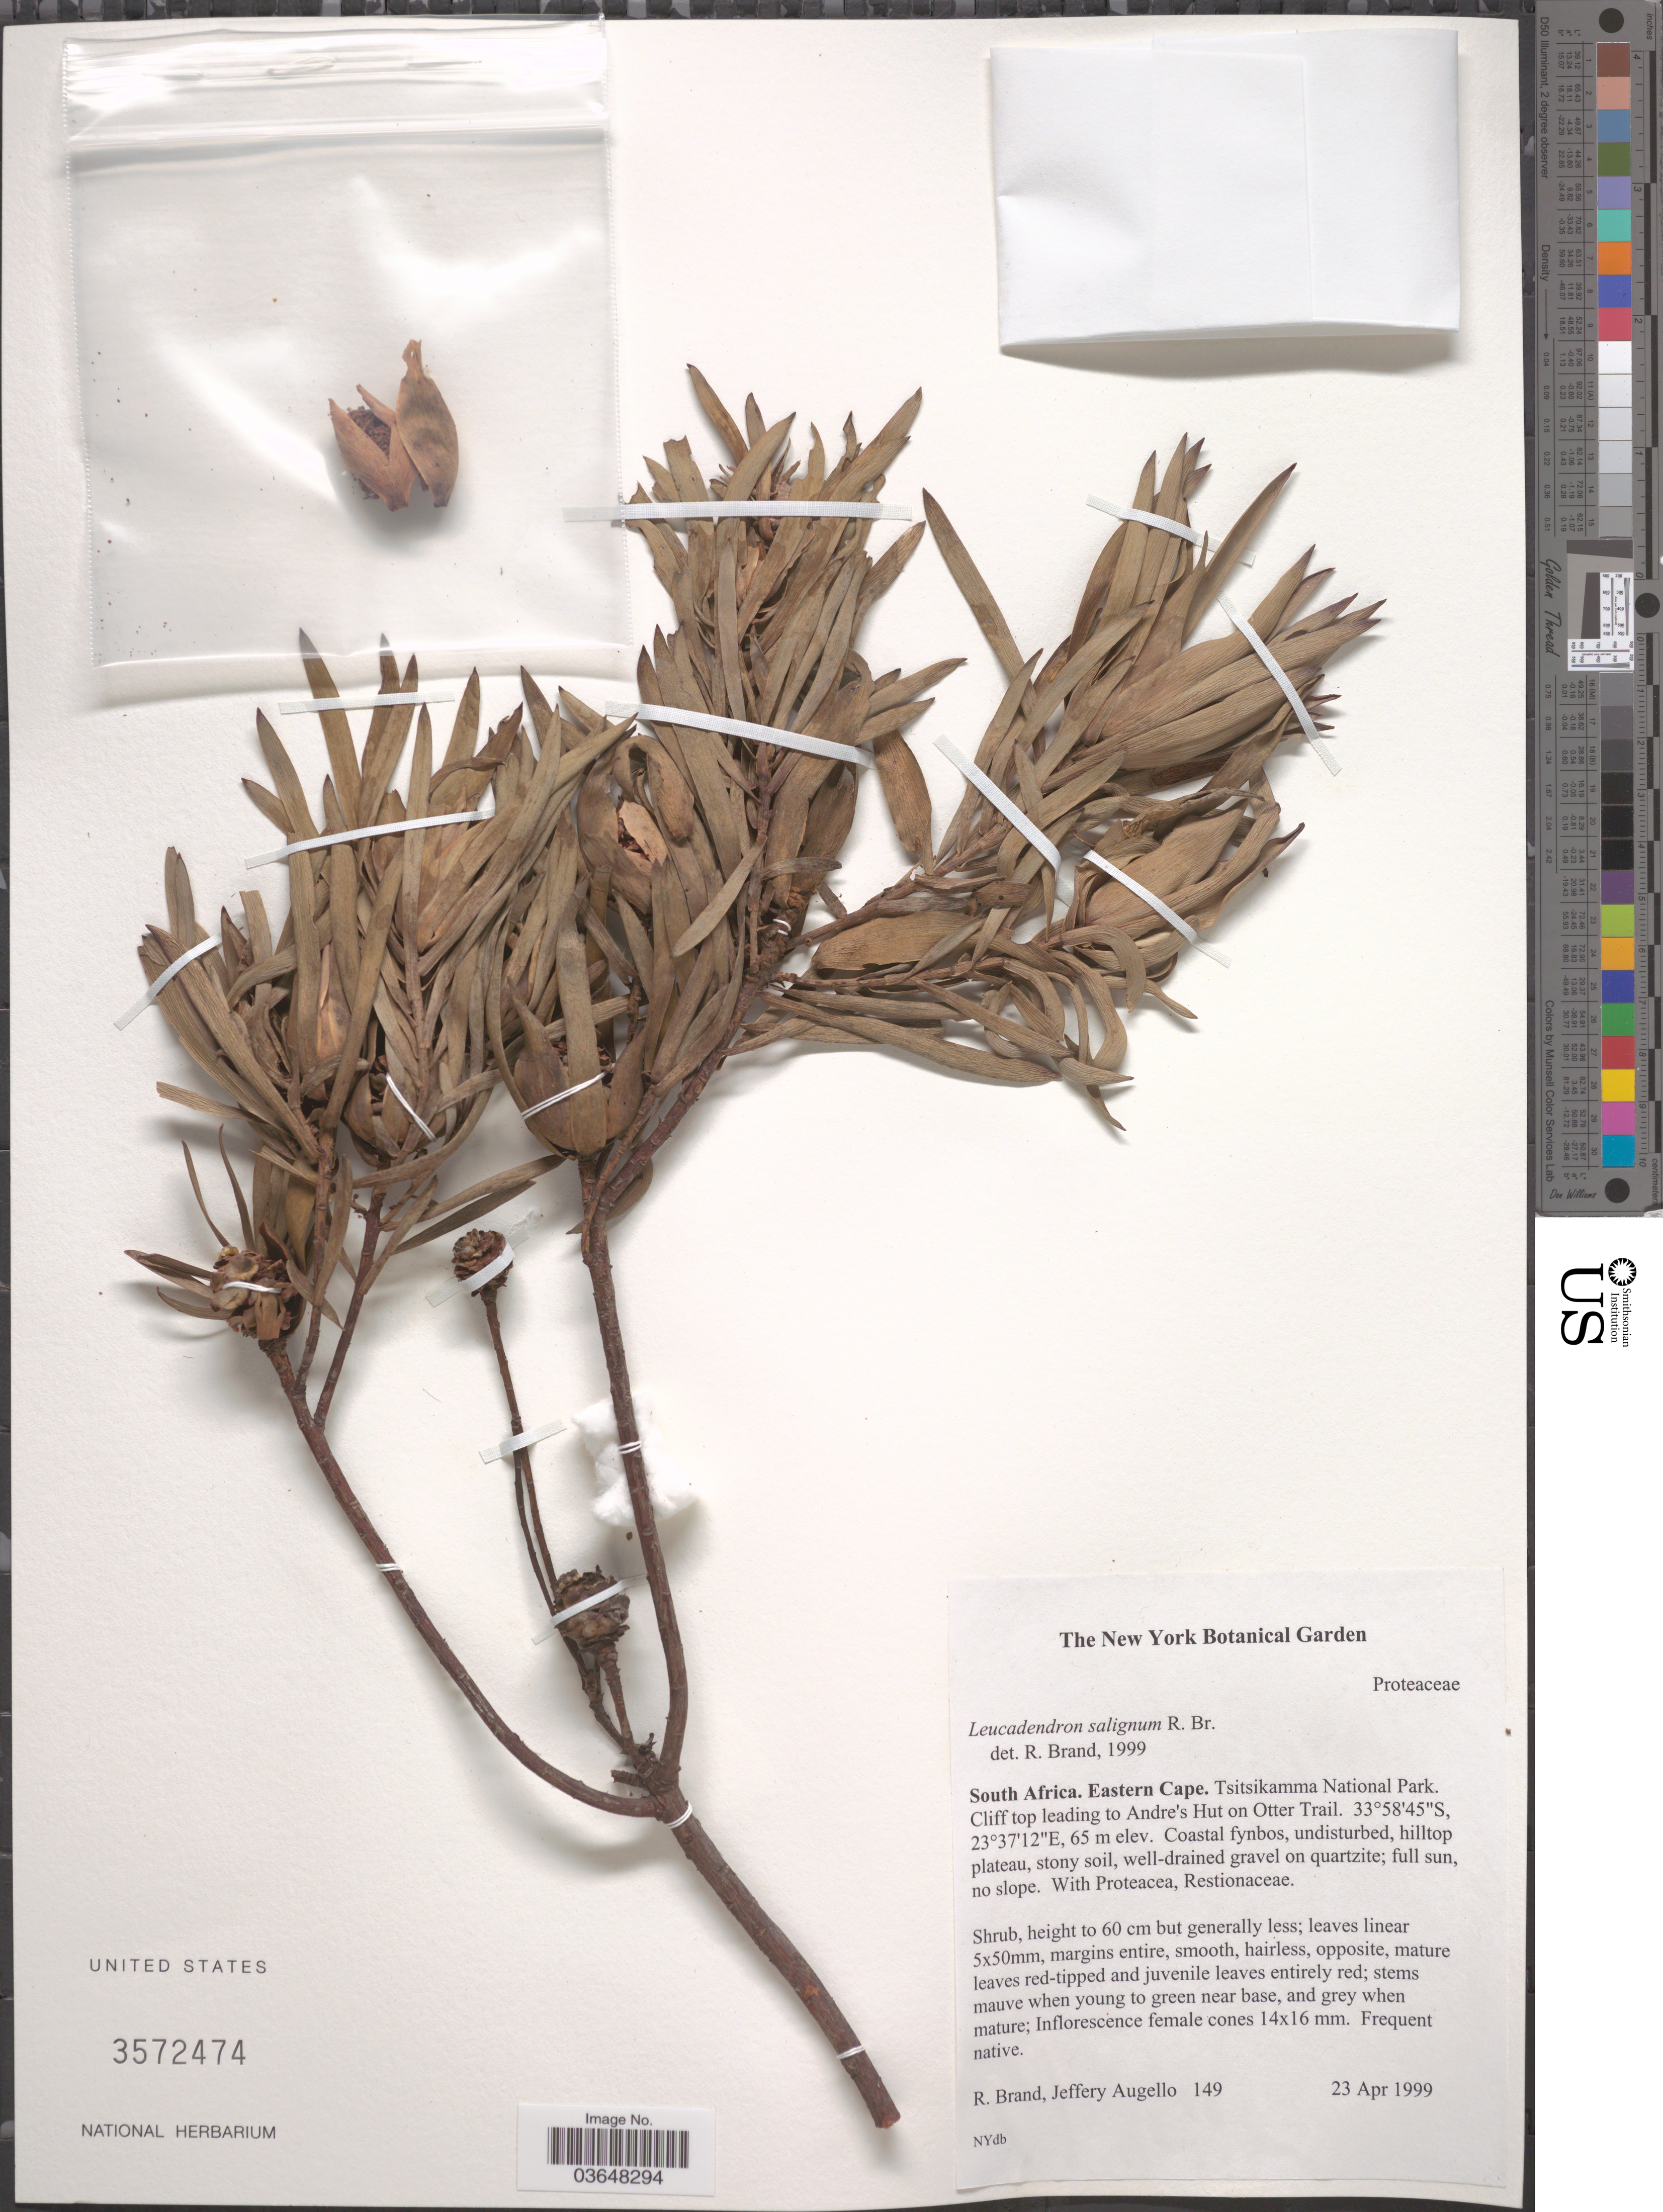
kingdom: Plantae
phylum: Tracheophyta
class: Magnoliopsida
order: Proteales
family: Proteaceae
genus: Leucadendron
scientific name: Leucadendron salignum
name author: P.J. Bergius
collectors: R. Brand & J. Augello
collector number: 149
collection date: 1999-04-23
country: South Africa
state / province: Eastern Cape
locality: Tsitsikamma National Park. Cliff top leading to Andre's Hut on Ottter Trail.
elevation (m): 65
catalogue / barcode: US 3572474